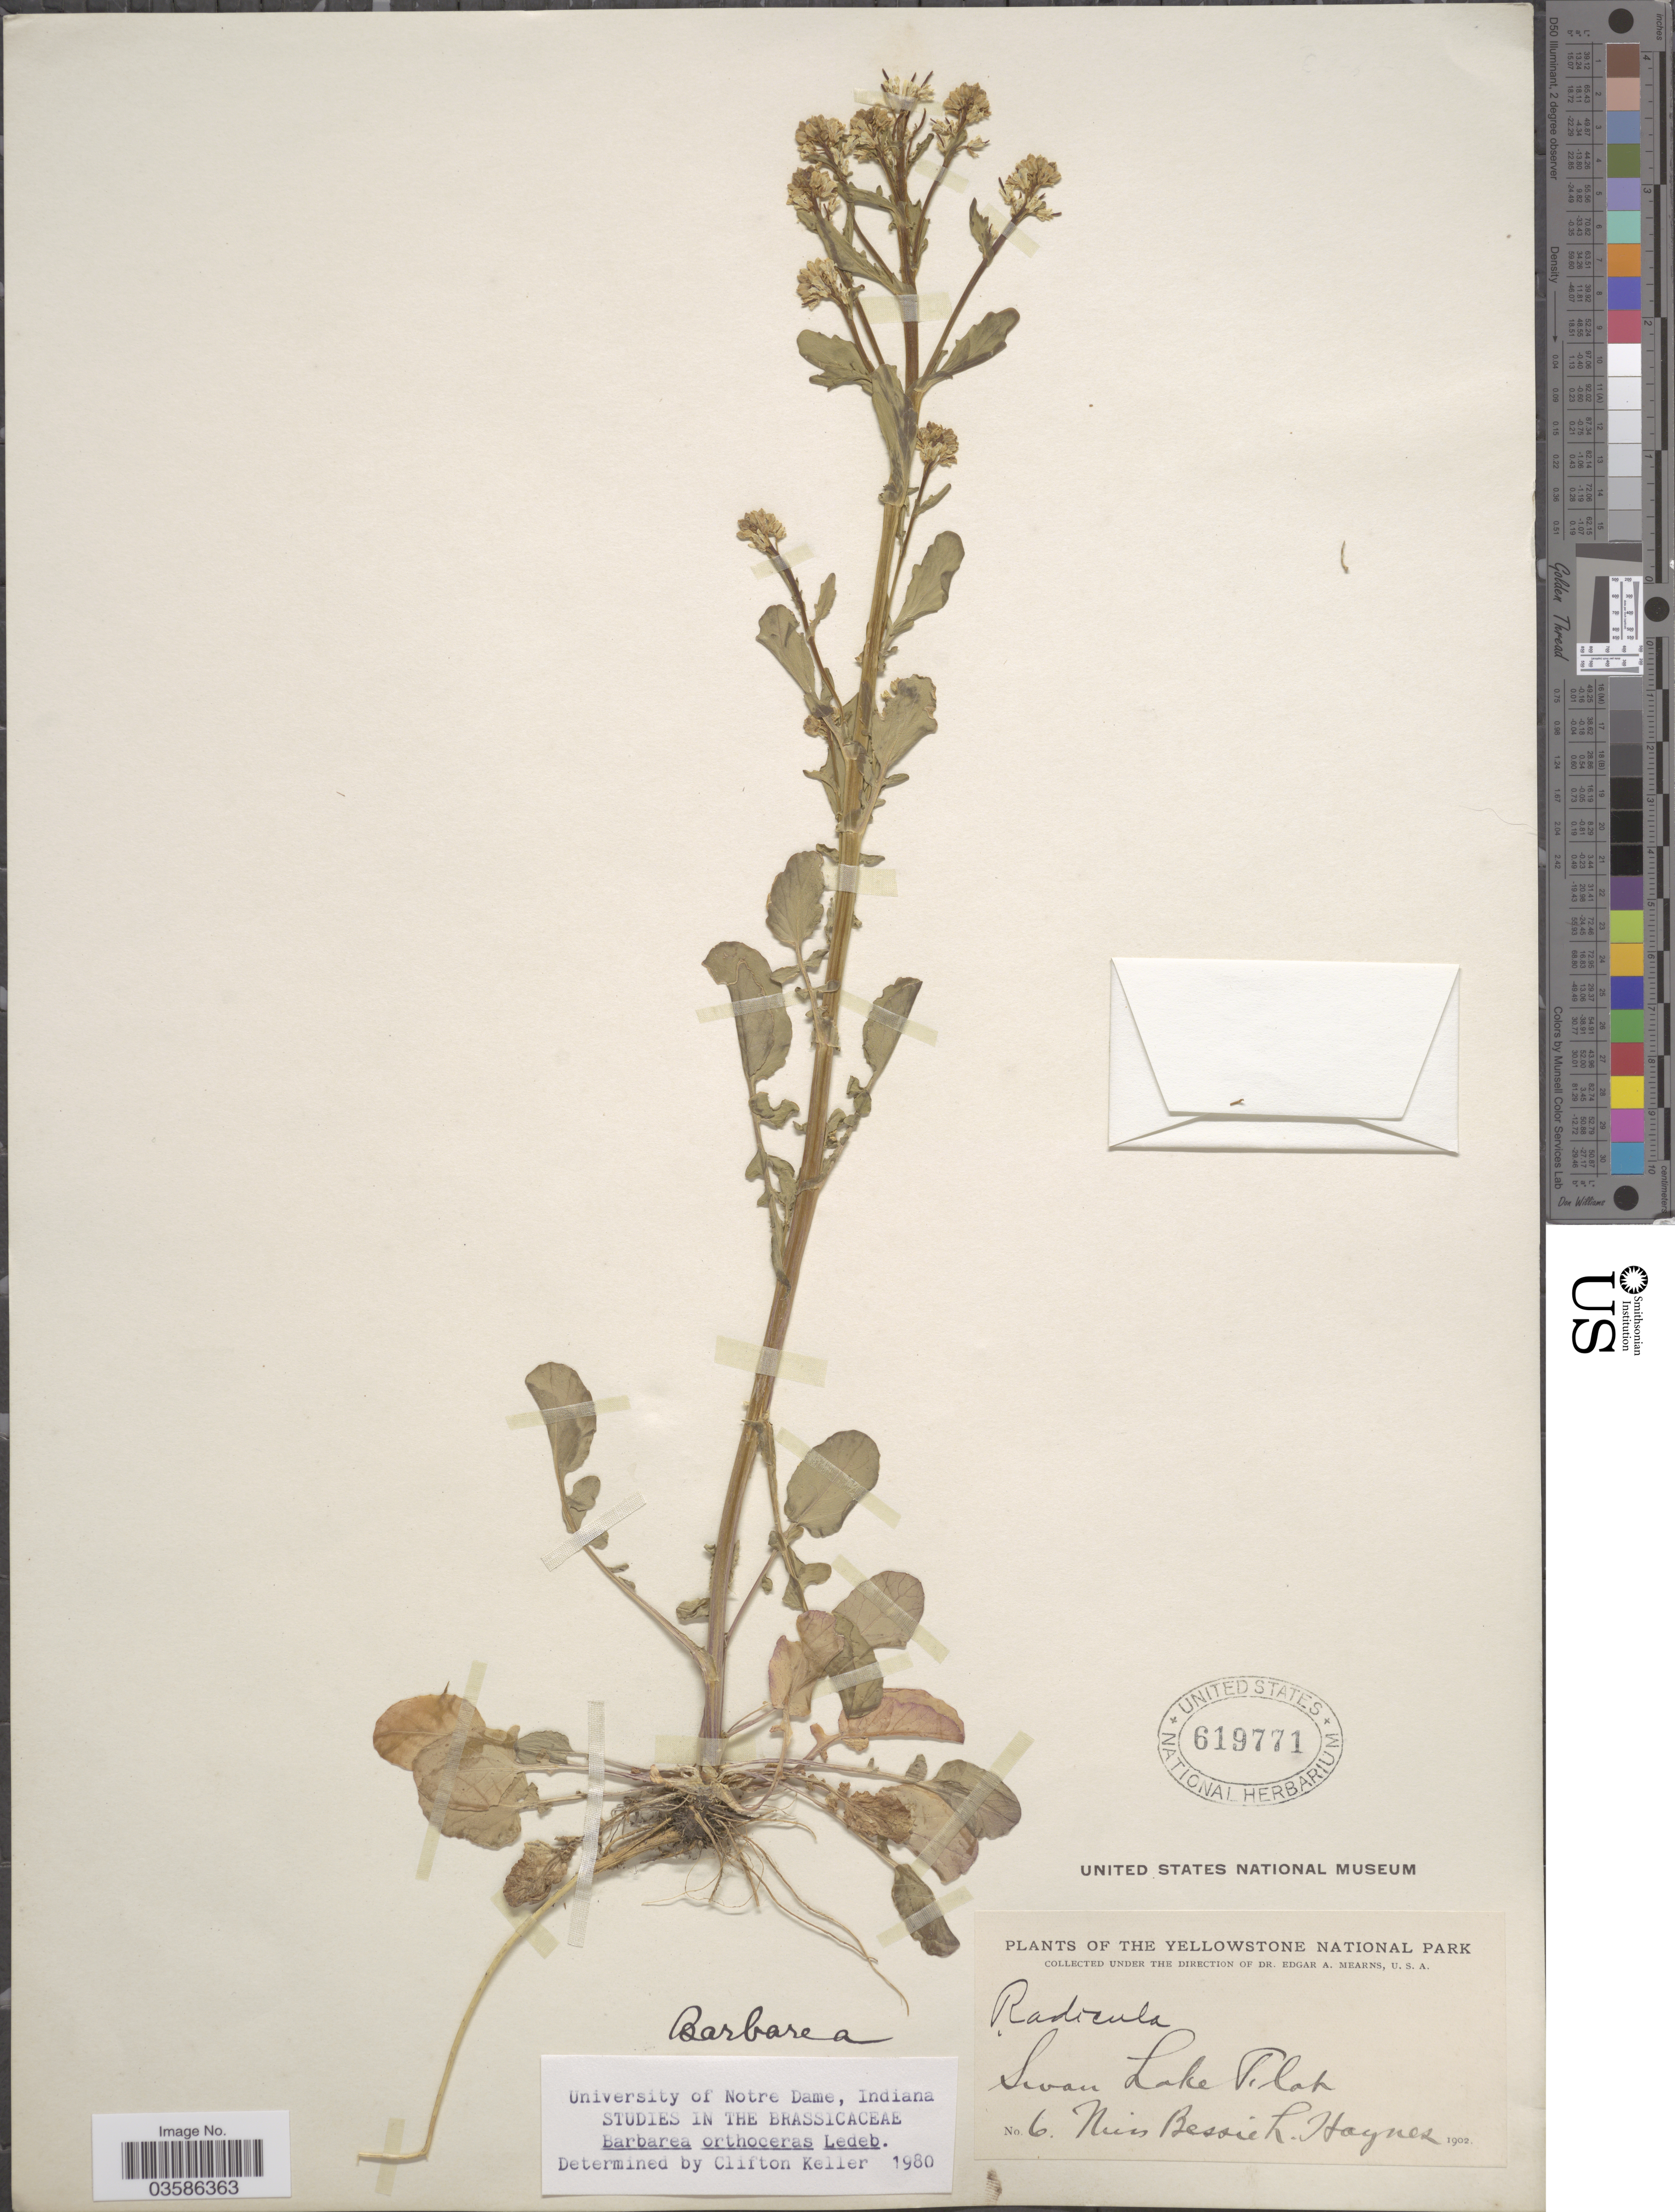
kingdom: Plantae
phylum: Tracheophyta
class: Magnoliopsida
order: Brassicales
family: Brassicaceae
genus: Barbarea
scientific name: Barbarea orthoceras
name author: Ledeb.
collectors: B. Haynes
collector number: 6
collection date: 1902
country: United States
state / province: Wyoming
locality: Yellowstone National Park. Swan Lake Flat.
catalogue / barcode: US 619771